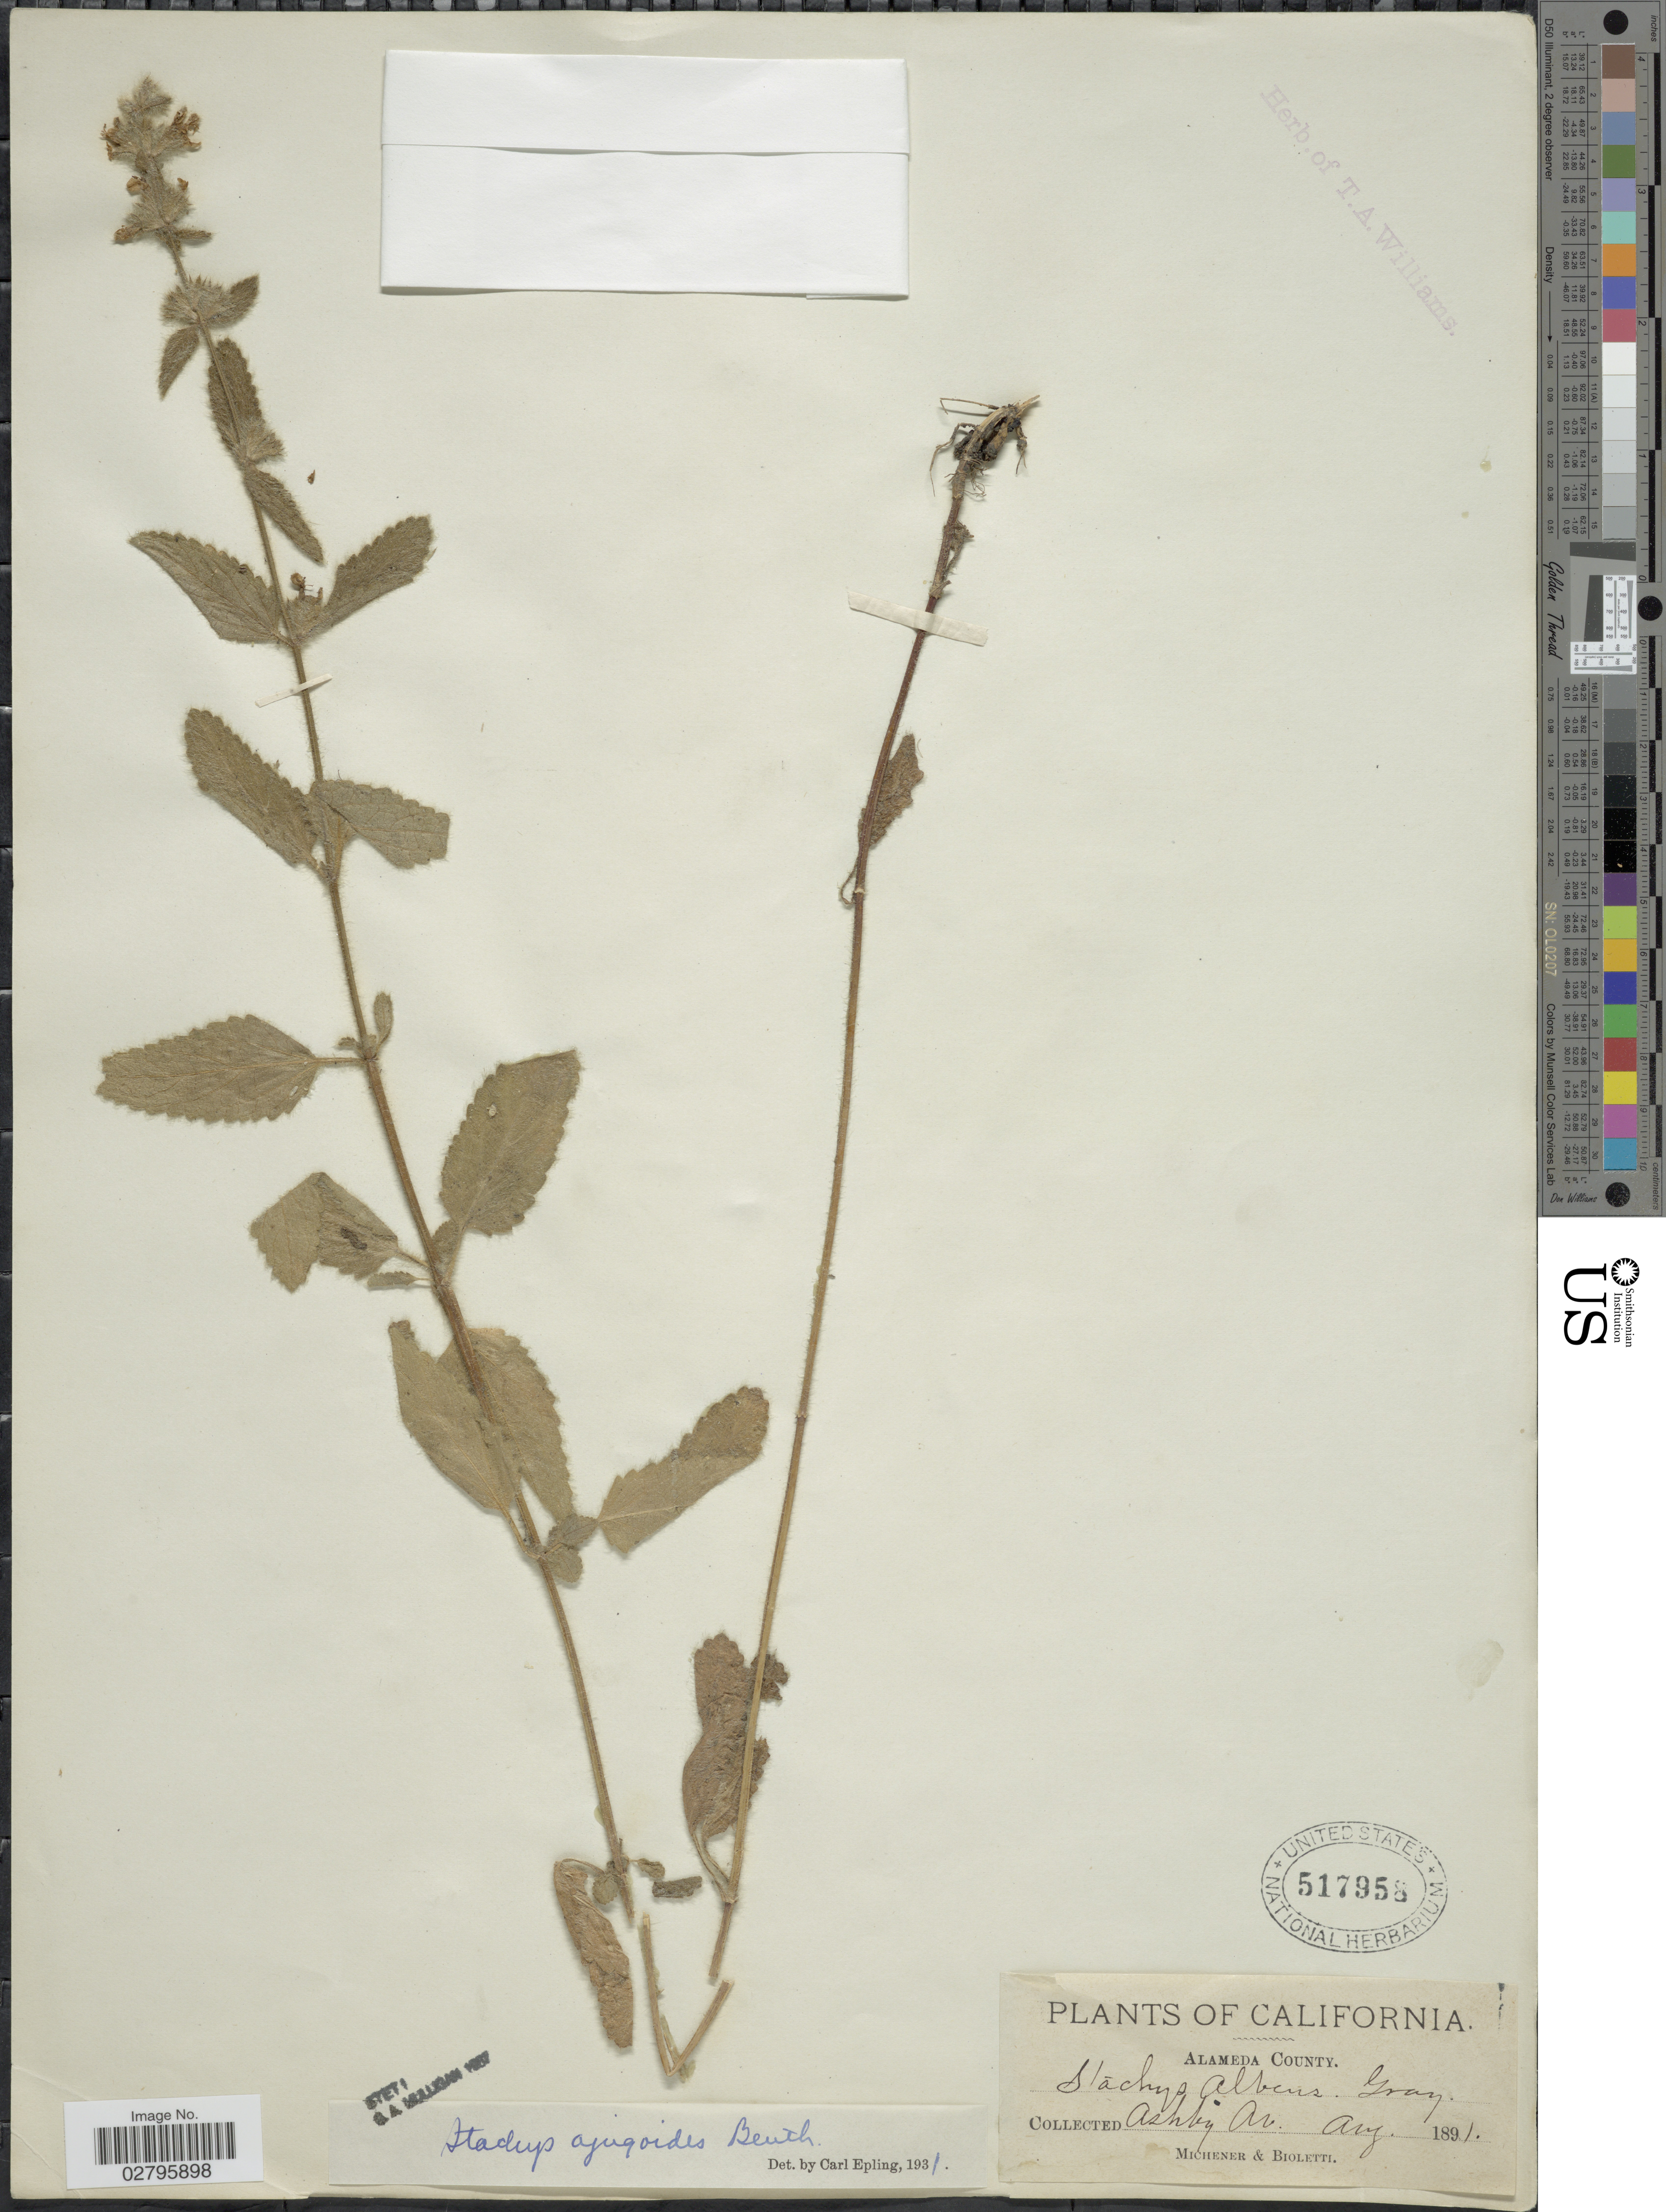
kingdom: Plantae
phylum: Tracheophyta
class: Magnoliopsida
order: Lamiales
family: Lamiaceae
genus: Stachys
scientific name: Stachys ajugoides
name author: Benth.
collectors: -. Michener & -- Bioletti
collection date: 1891-08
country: United States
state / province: California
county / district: Alameda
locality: Alameda County. Ashby Ar.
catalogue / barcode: US 517958